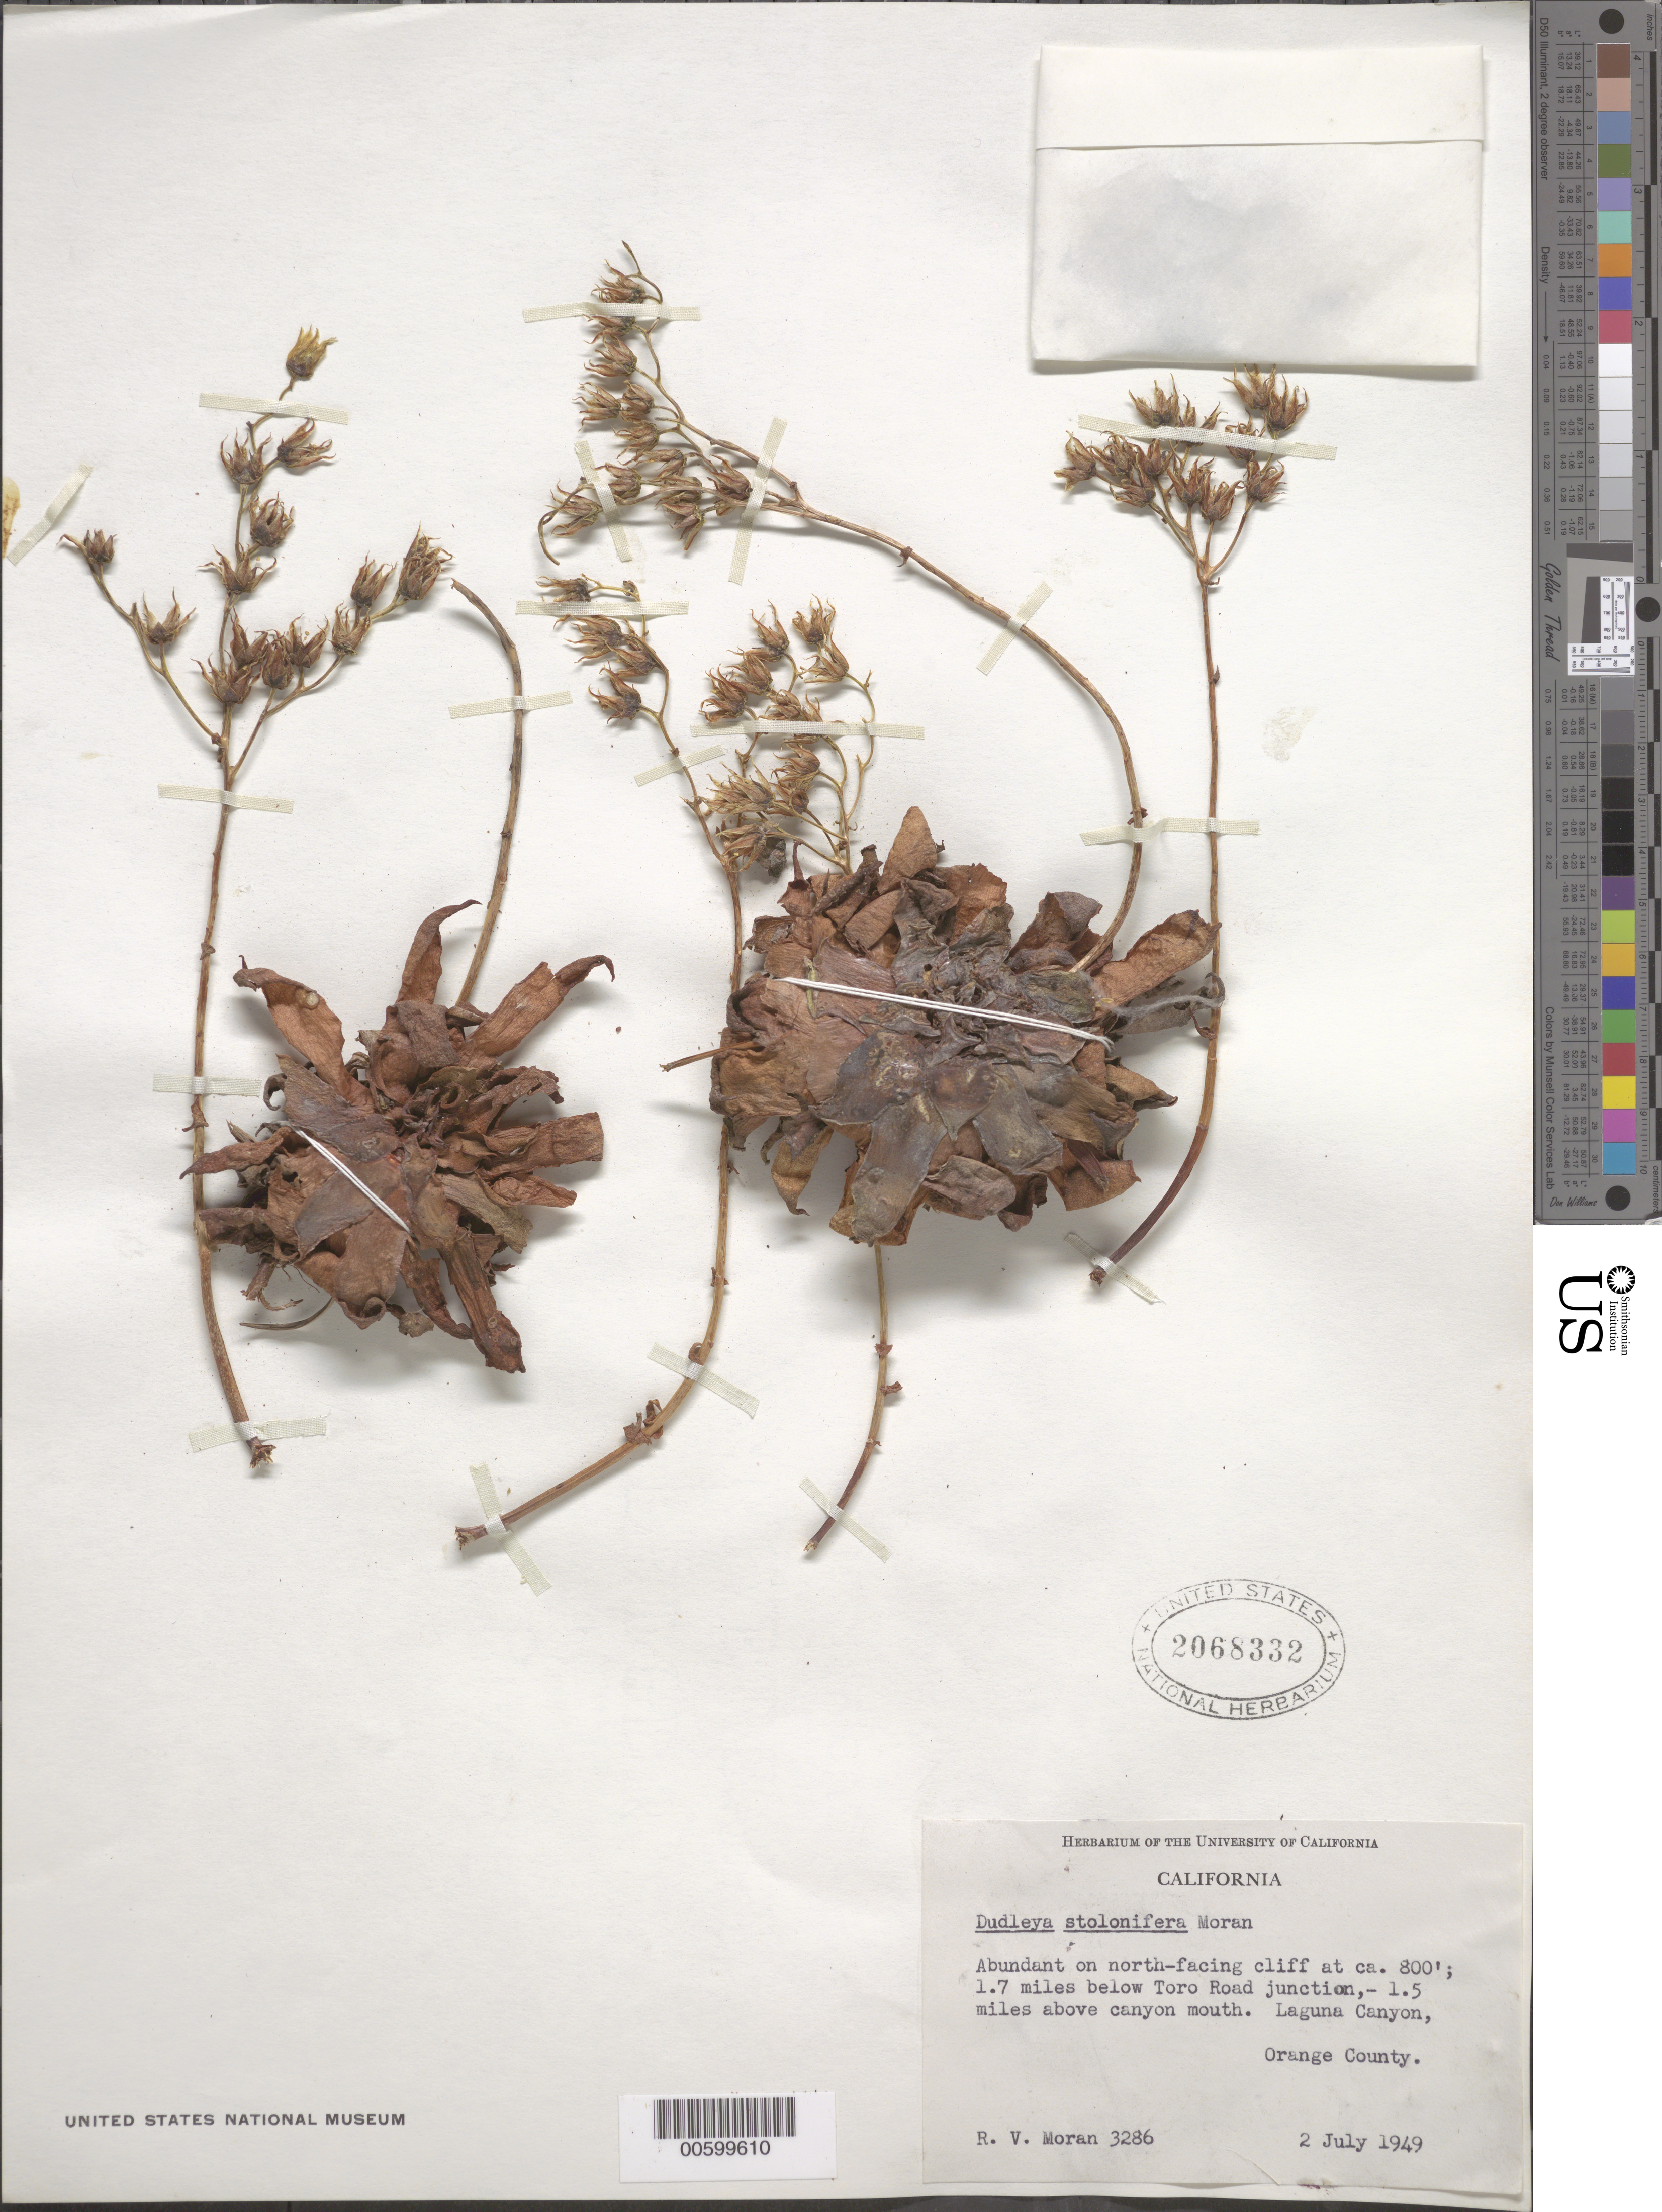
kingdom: Plantae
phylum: Tracheophyta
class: Magnoliopsida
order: Saxifragales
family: Crassulaceae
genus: Dudleya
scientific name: Dudleya stolonifera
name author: Moran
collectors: R. V. Moran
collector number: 3286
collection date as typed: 02 Jul 1949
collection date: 1949-07-02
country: United States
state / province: California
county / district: Orange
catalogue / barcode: US 2068332